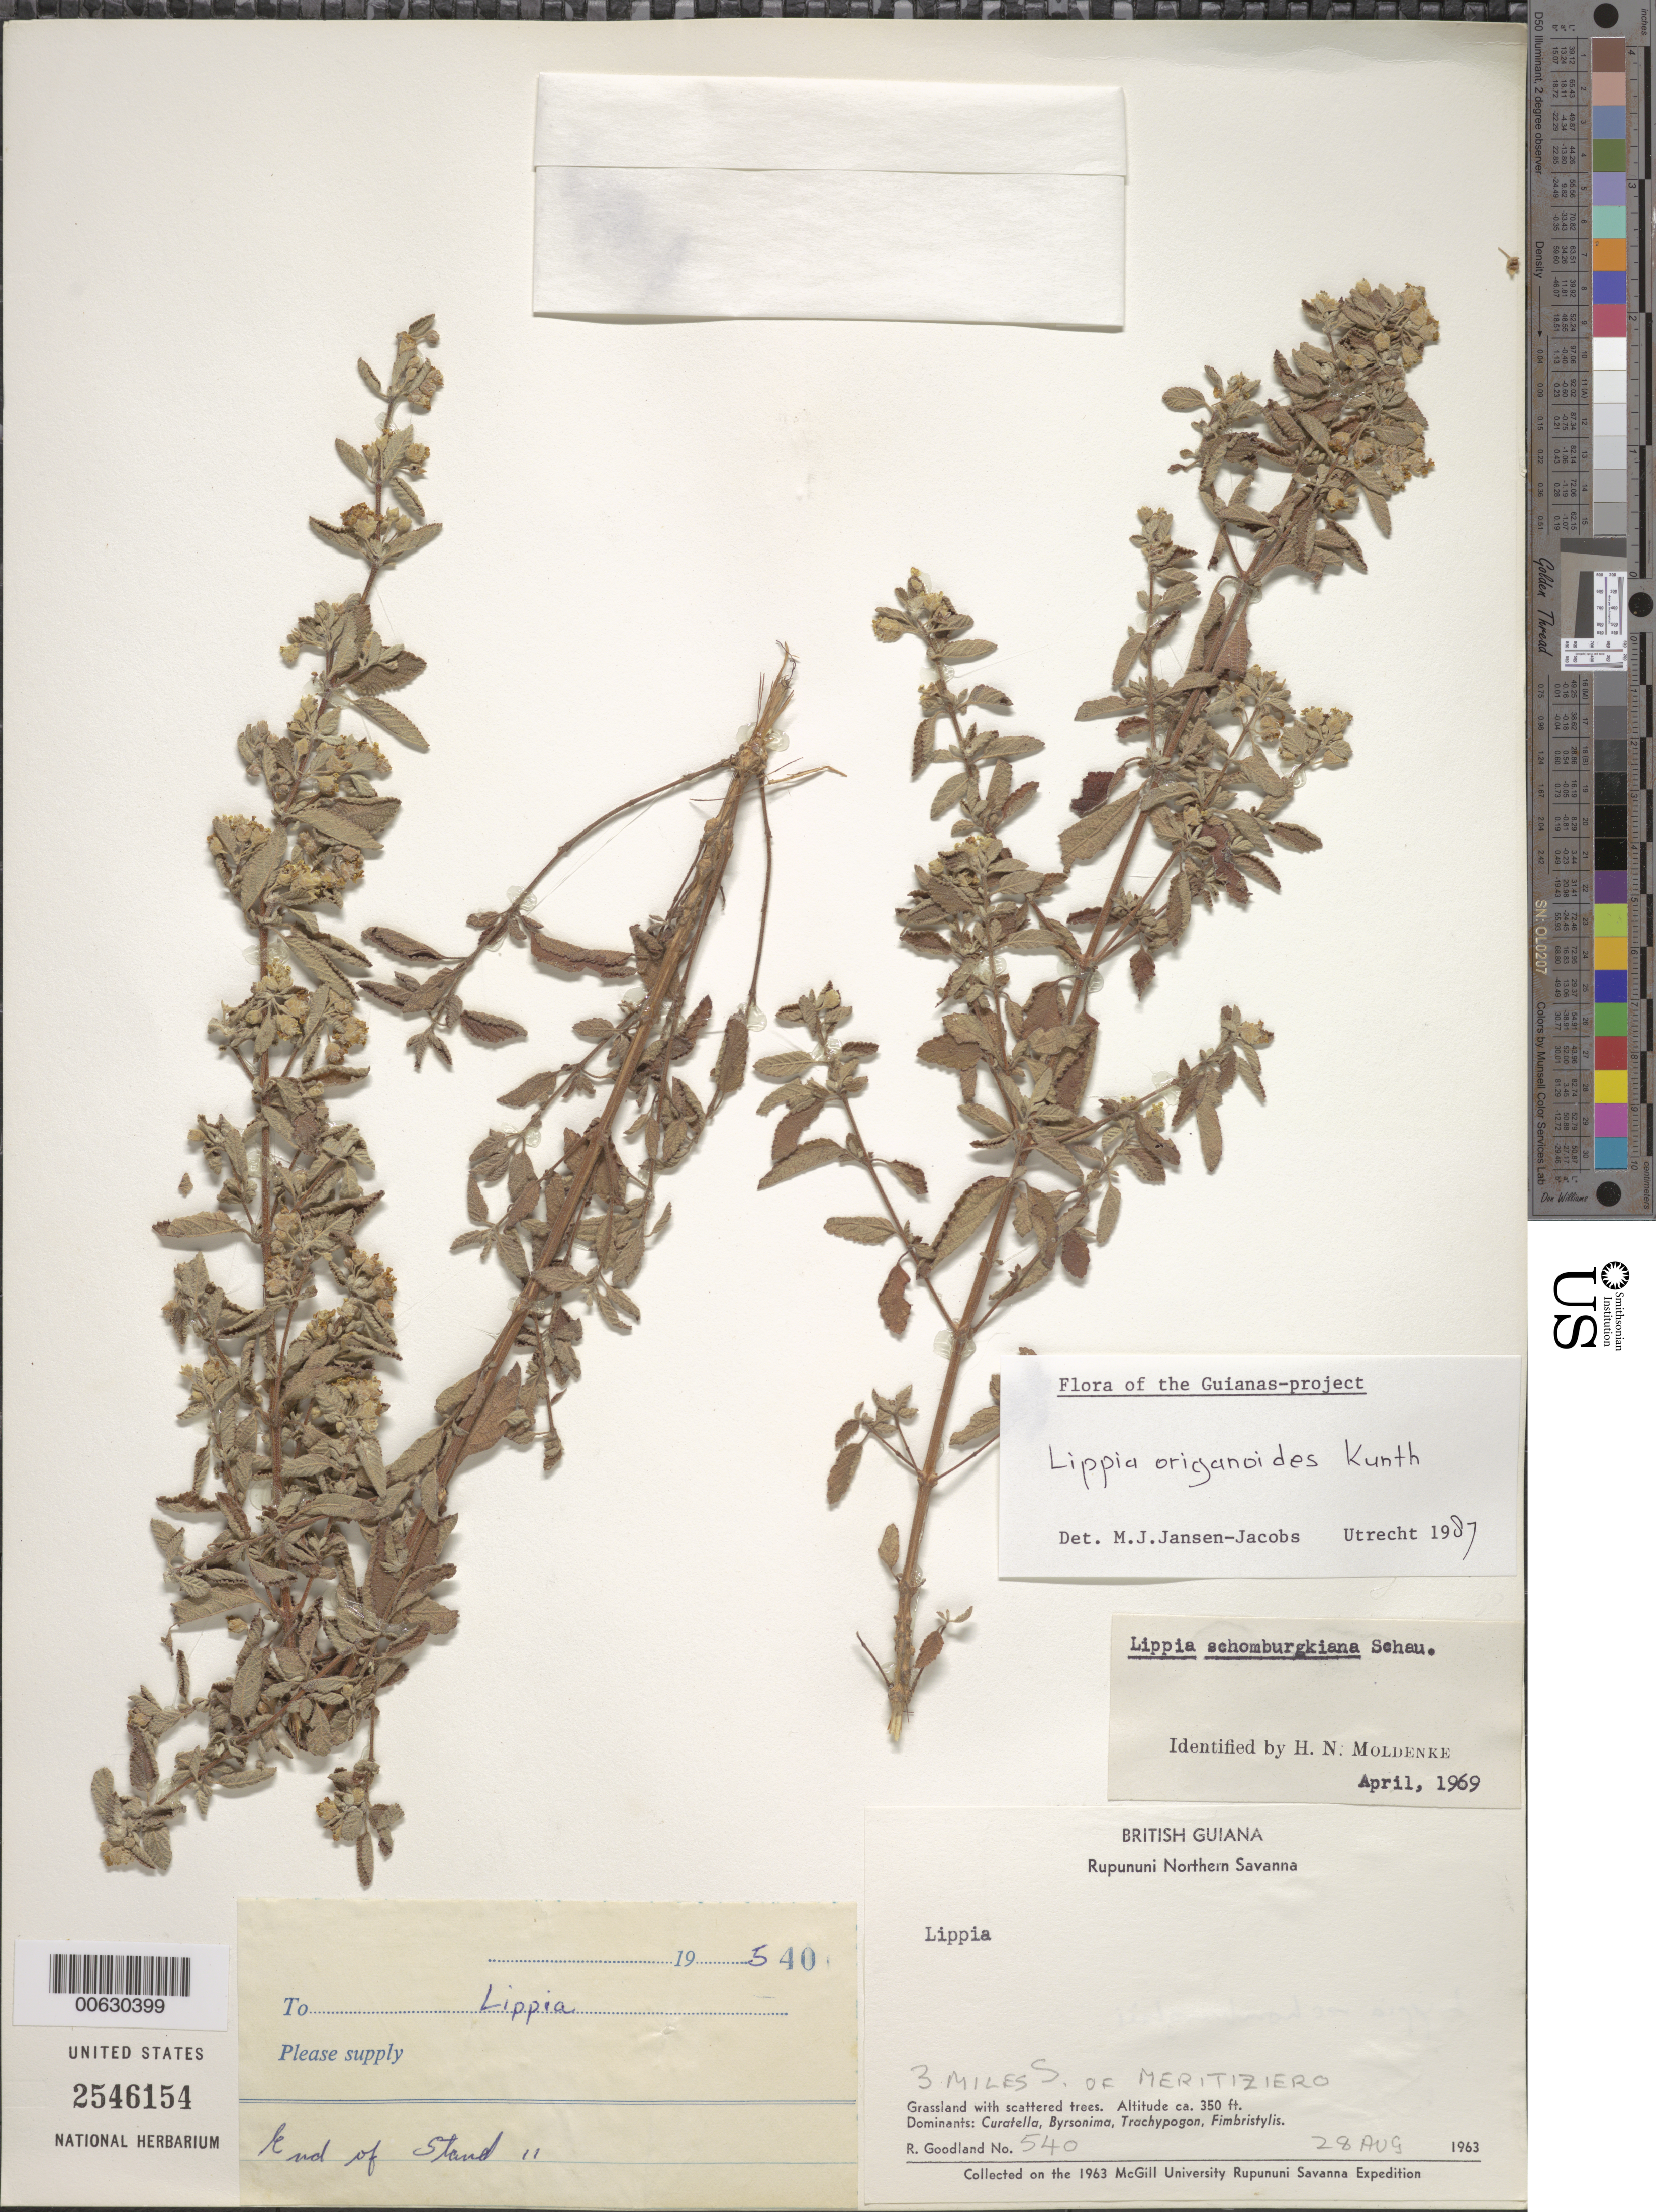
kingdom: Plantae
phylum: Tracheophyta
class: Magnoliopsida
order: Lamiales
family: Verbenaceae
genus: Lippia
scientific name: Lippia origanoides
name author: Kunth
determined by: Jansen-Jacobs, M. J., (U), Nationaal Herbarium Nederland, Utrecht University branch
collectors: R. Goodland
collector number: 540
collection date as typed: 28-Aug-63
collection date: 1963-08-28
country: Guyana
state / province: U. Takutu-U. Essequibo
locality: Rupununi Northern Savanna, Meritiziero, 3 mi. S of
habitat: Grassland with scattered trees. Dominants: Curatella, Byrsonima, Trachypogon, Fimbristylis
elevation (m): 107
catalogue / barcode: US 2546154